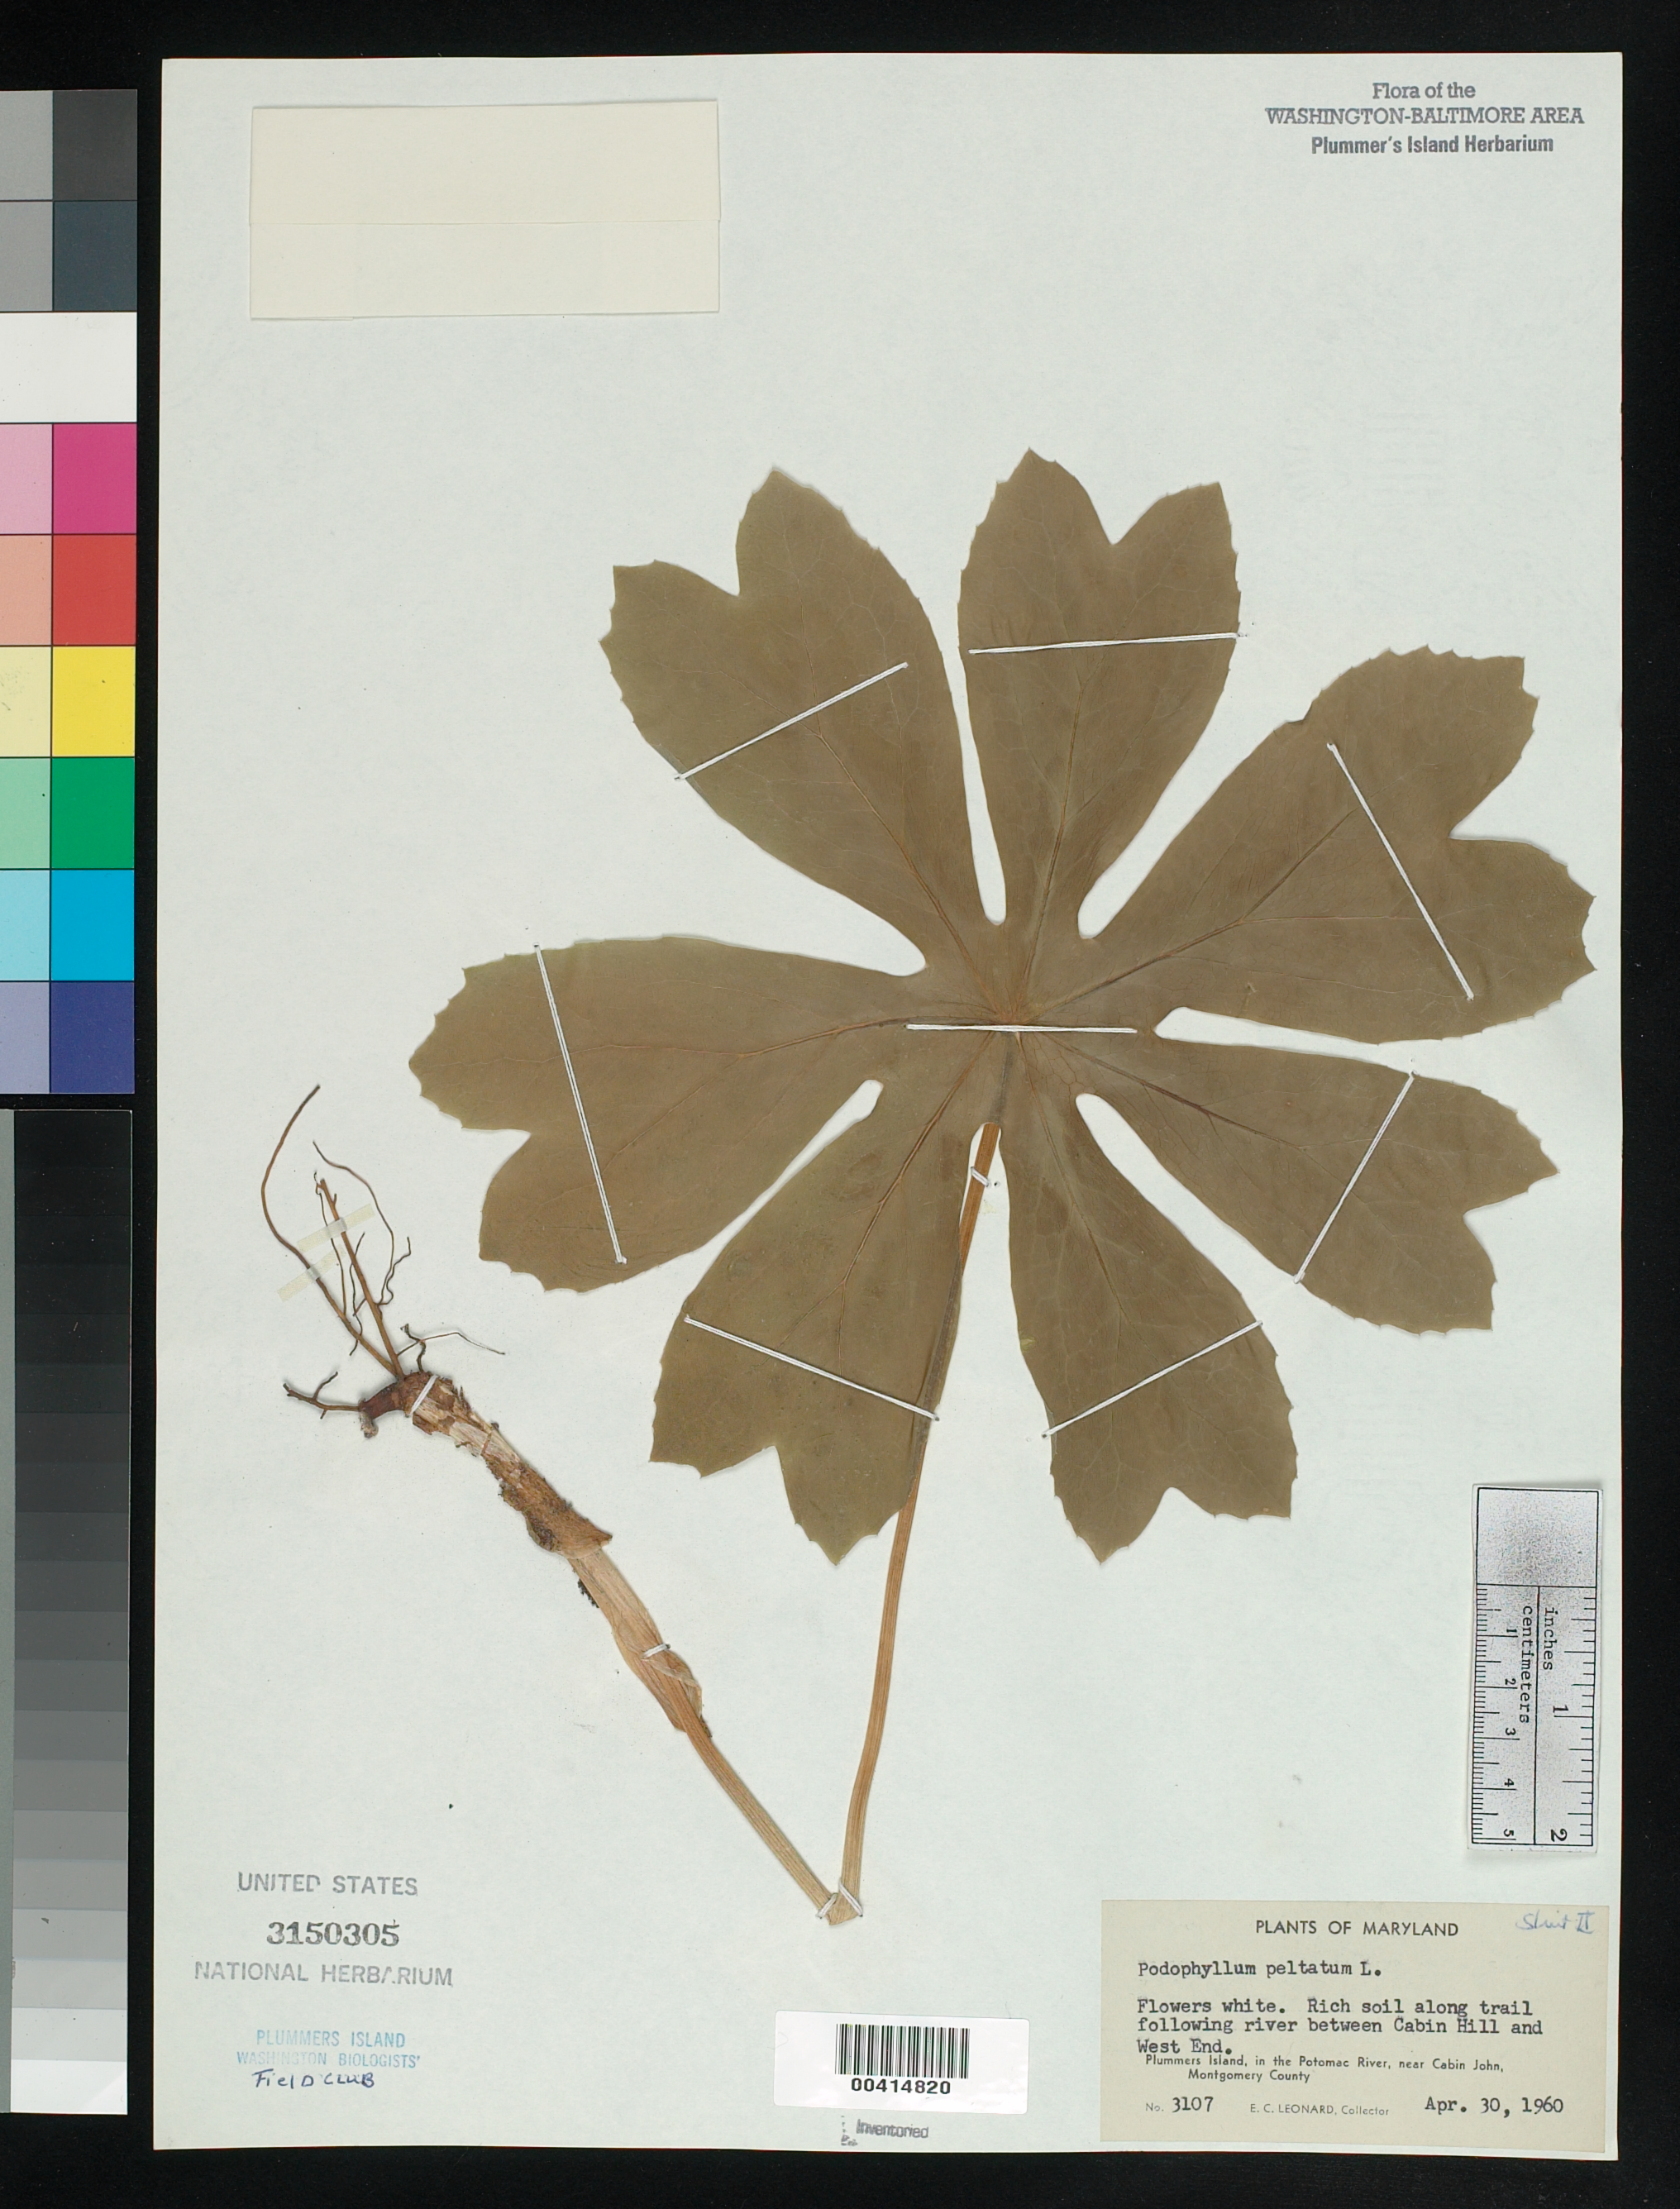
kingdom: Plantae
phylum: Tracheophyta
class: Magnoliopsida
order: Ranunculales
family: Berberidaceae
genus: Podophyllum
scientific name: Podophyllum peltatum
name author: L.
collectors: E. C. Leonard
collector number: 3107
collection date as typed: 30 Apr 1960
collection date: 1960-04-30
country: United States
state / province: Maryland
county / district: Montgomery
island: Plummers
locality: Plummer's Island, between Cabin Hill and west end C. & O. Canal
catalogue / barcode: US 3150305